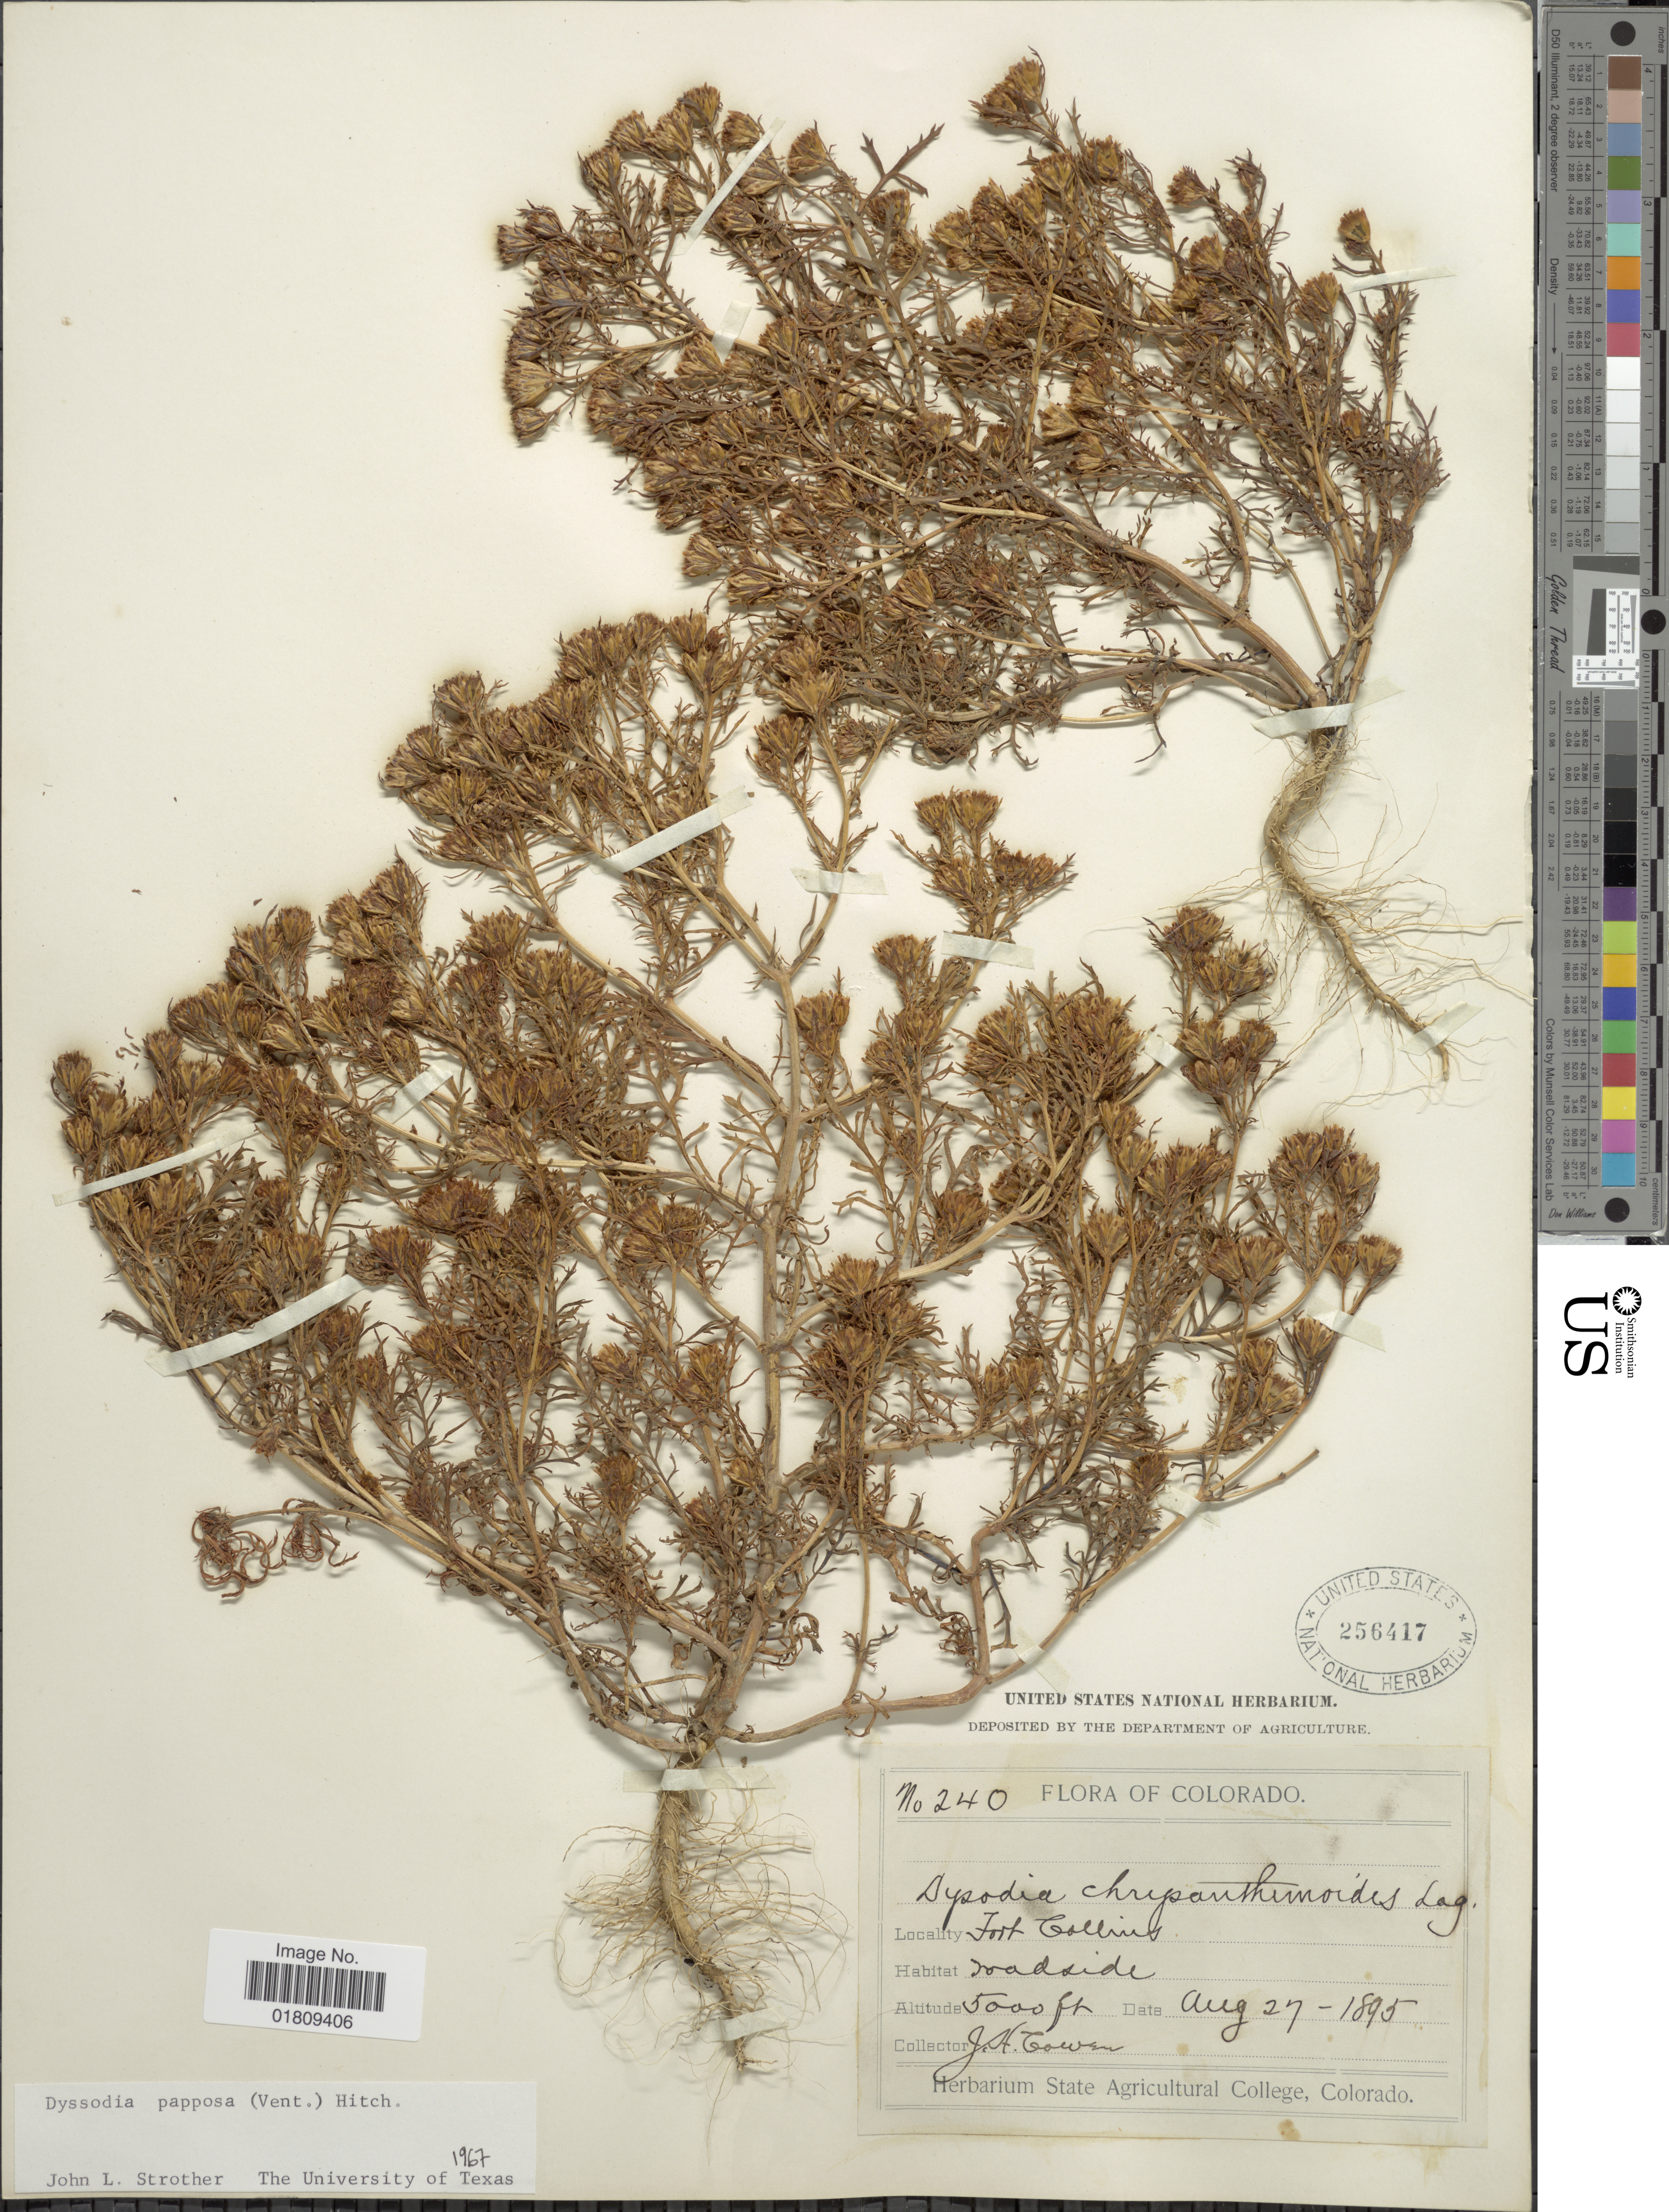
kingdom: Plantae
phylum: Tracheophyta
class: Magnoliopsida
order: Asterales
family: Asteraceae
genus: Dyssodia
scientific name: Dyssodia papposa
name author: (Vent.) Hitchc.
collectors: J. H. Cowen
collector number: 240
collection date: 1895-08-27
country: United States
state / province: Colorado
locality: Fort Collins, roadside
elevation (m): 1524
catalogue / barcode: US 256417